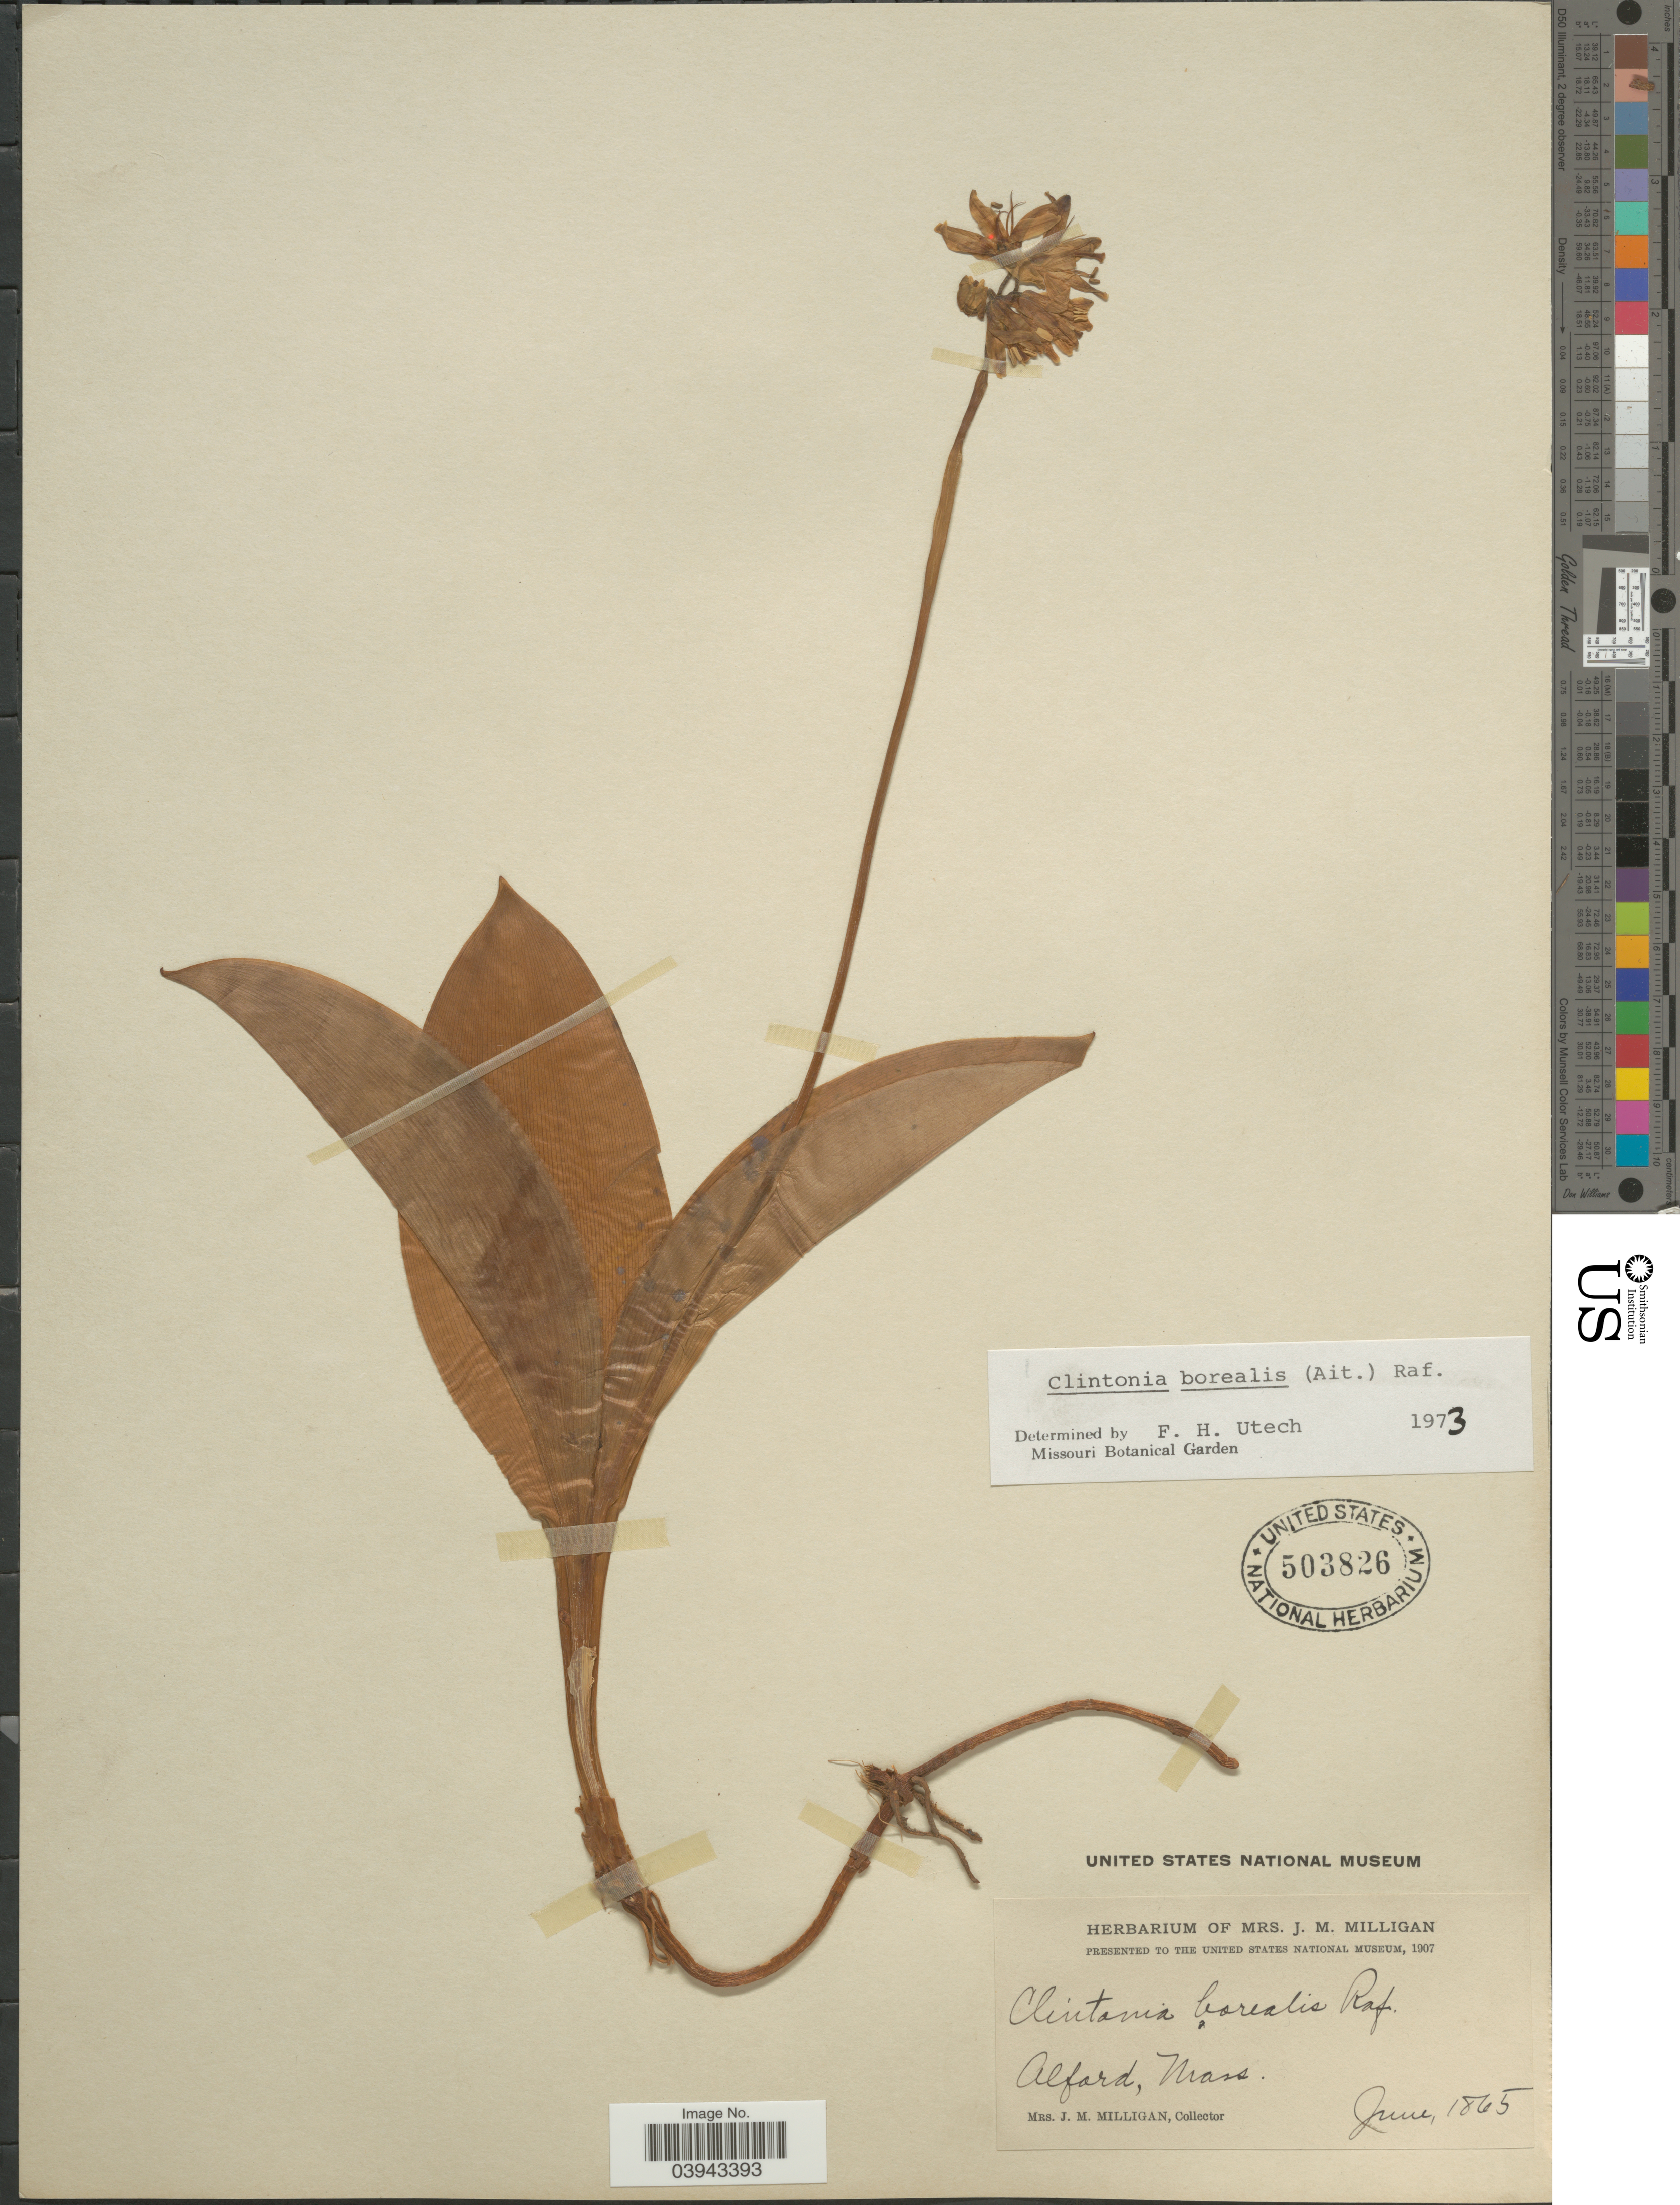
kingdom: Plantae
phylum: Tracheophyta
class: Liliopsida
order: Liliales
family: Liliaceae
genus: Clintonia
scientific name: Clintonia borealis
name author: (Aiton) Raf.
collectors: J. Milligan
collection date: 1865-06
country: United States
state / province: Massachusetts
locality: Alford.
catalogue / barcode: US 503826